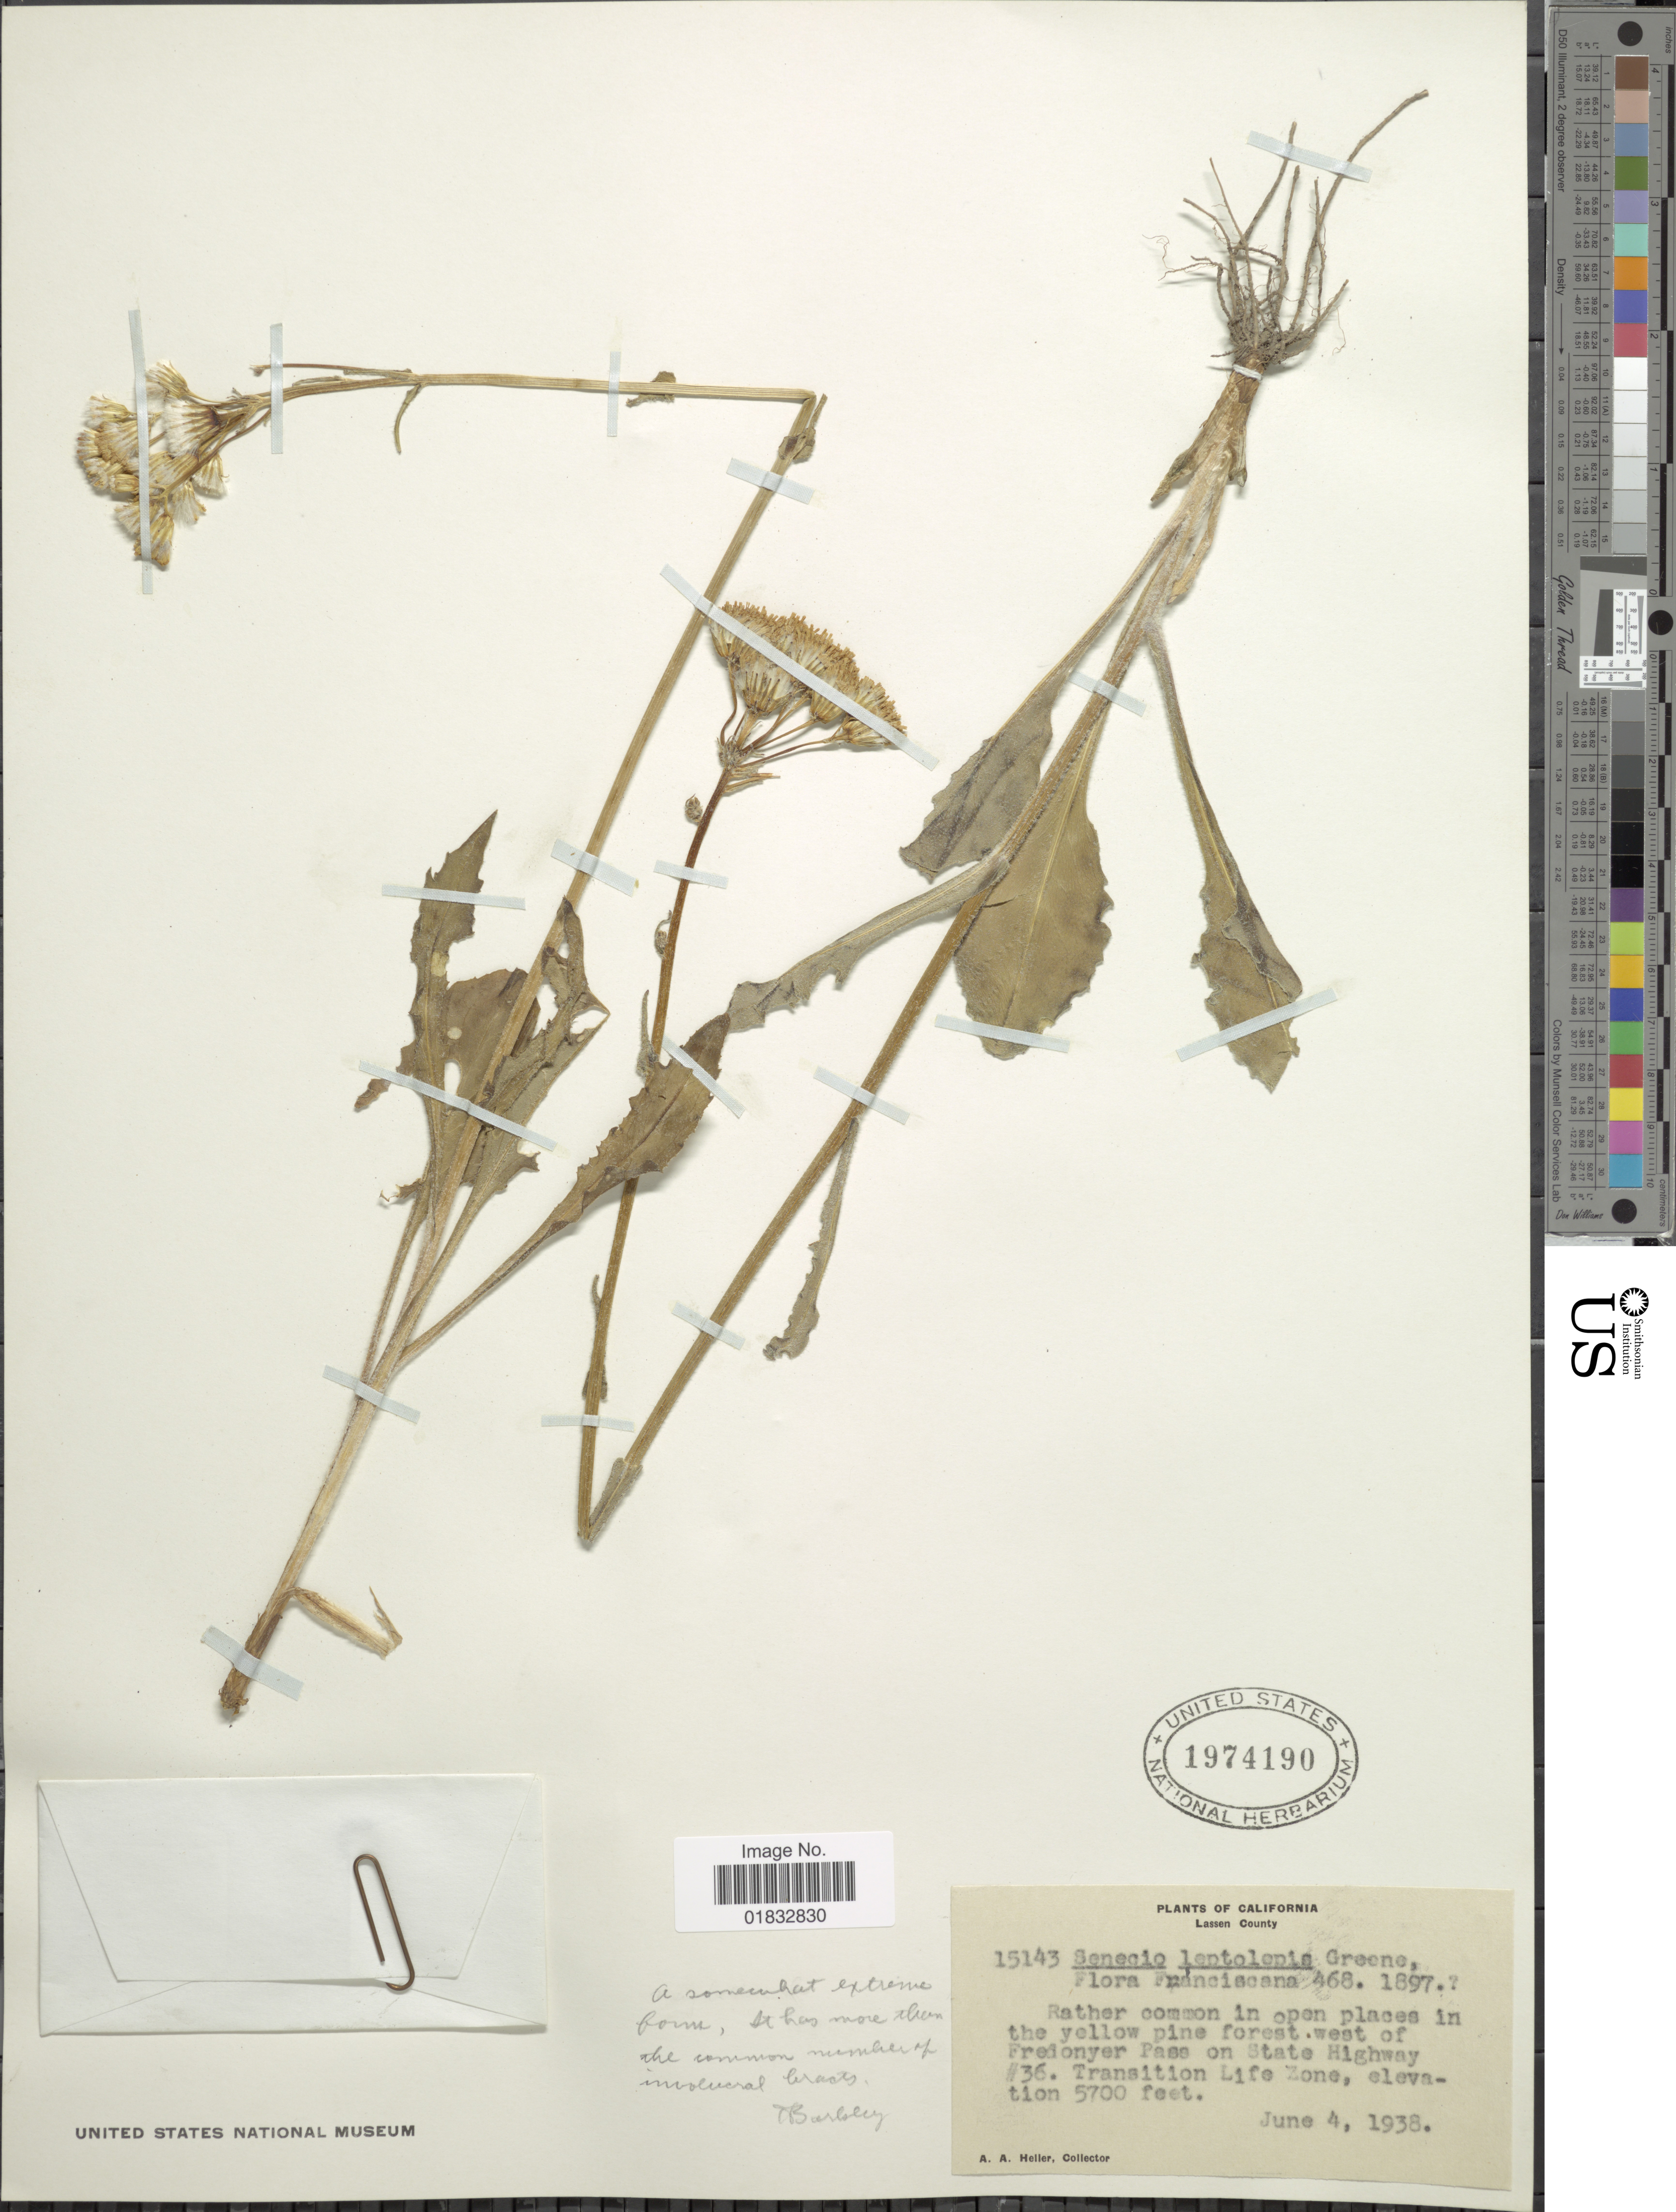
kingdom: Plantae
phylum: Tracheophyta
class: Magnoliopsida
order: Asterales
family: Asteraceae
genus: Senecio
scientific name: Senecio aronicoides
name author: DC.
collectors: A. A. Heller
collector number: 15143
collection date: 1938-06-04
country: United States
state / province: California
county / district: Lassen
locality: Lassen County. Rather common in open places in the yellow pine forest west of Fredonyer Pass on State Highway # 36. Transition Life Zone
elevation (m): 1737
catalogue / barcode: US 1974190